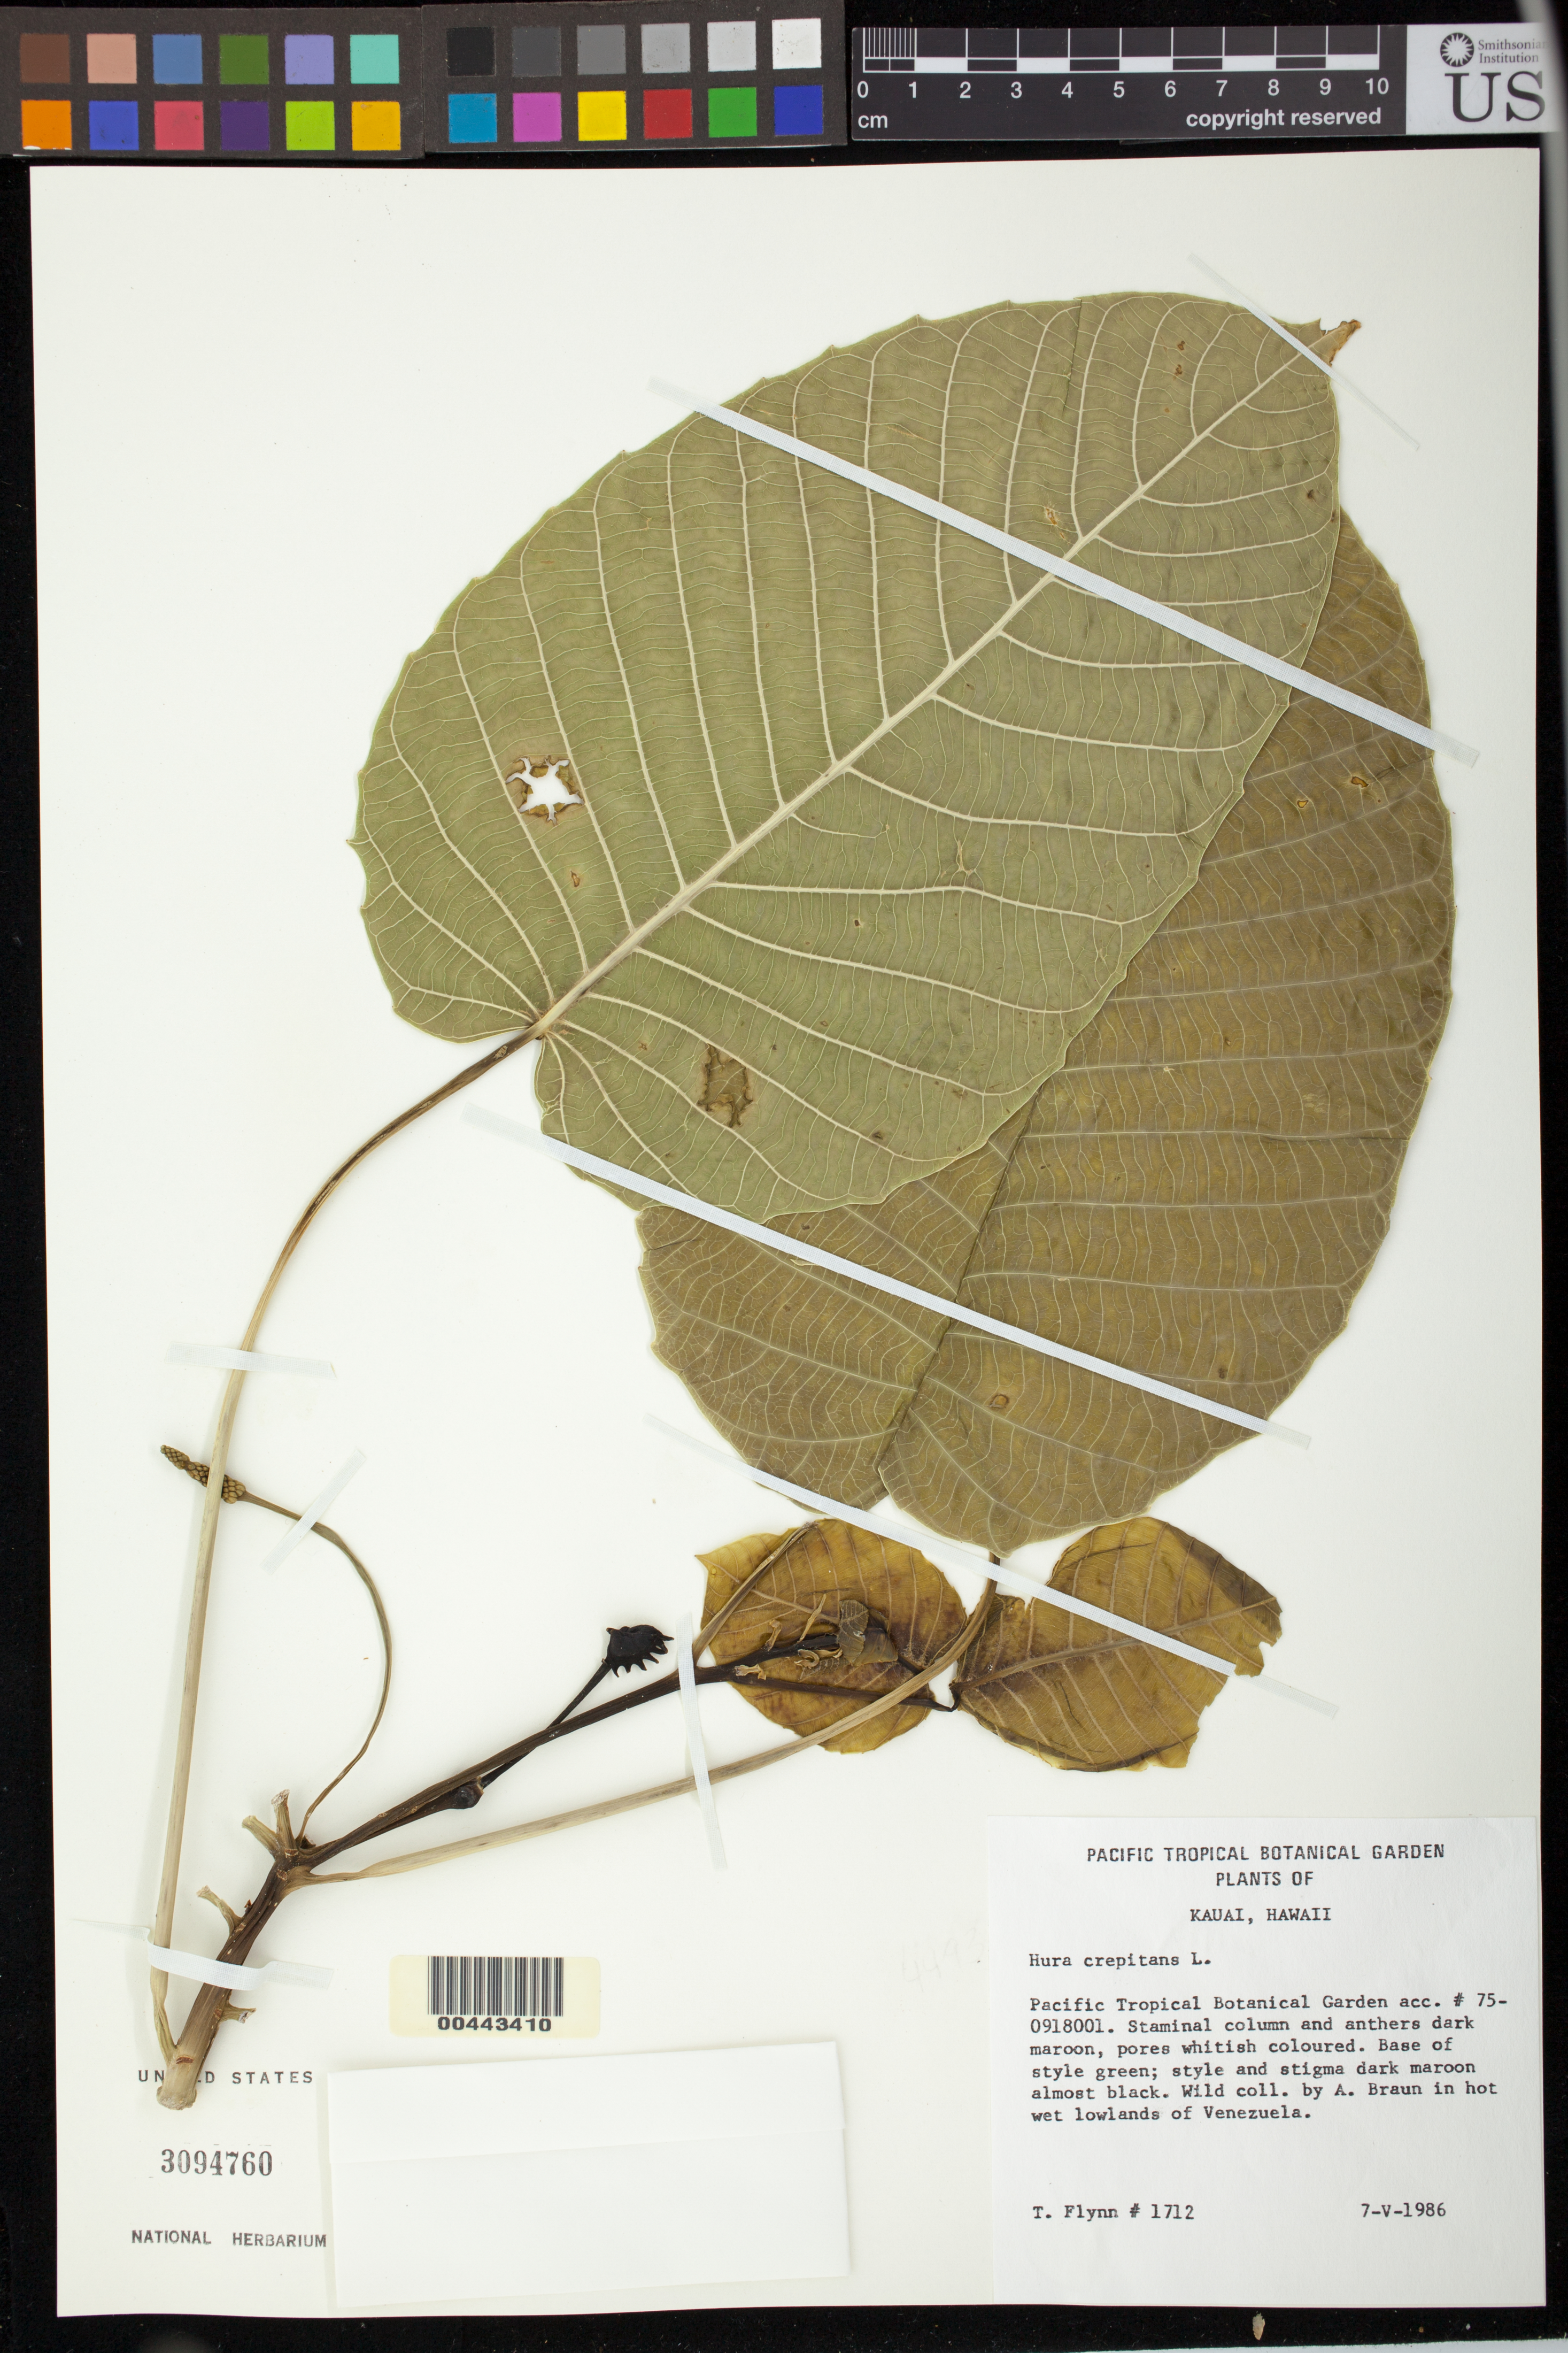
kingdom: Plantae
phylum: Tracheophyta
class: Magnoliopsida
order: Malpighiales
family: Euphorbiaceae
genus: Hura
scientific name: Hura crepitans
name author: L.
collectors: T. W. Flynn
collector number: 1712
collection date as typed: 7 May 1986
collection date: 1986-05-07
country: United States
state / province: Hawaii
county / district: Kauai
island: Kaua'i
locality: Pacific Tropical Botanical Garden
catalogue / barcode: US 3094760